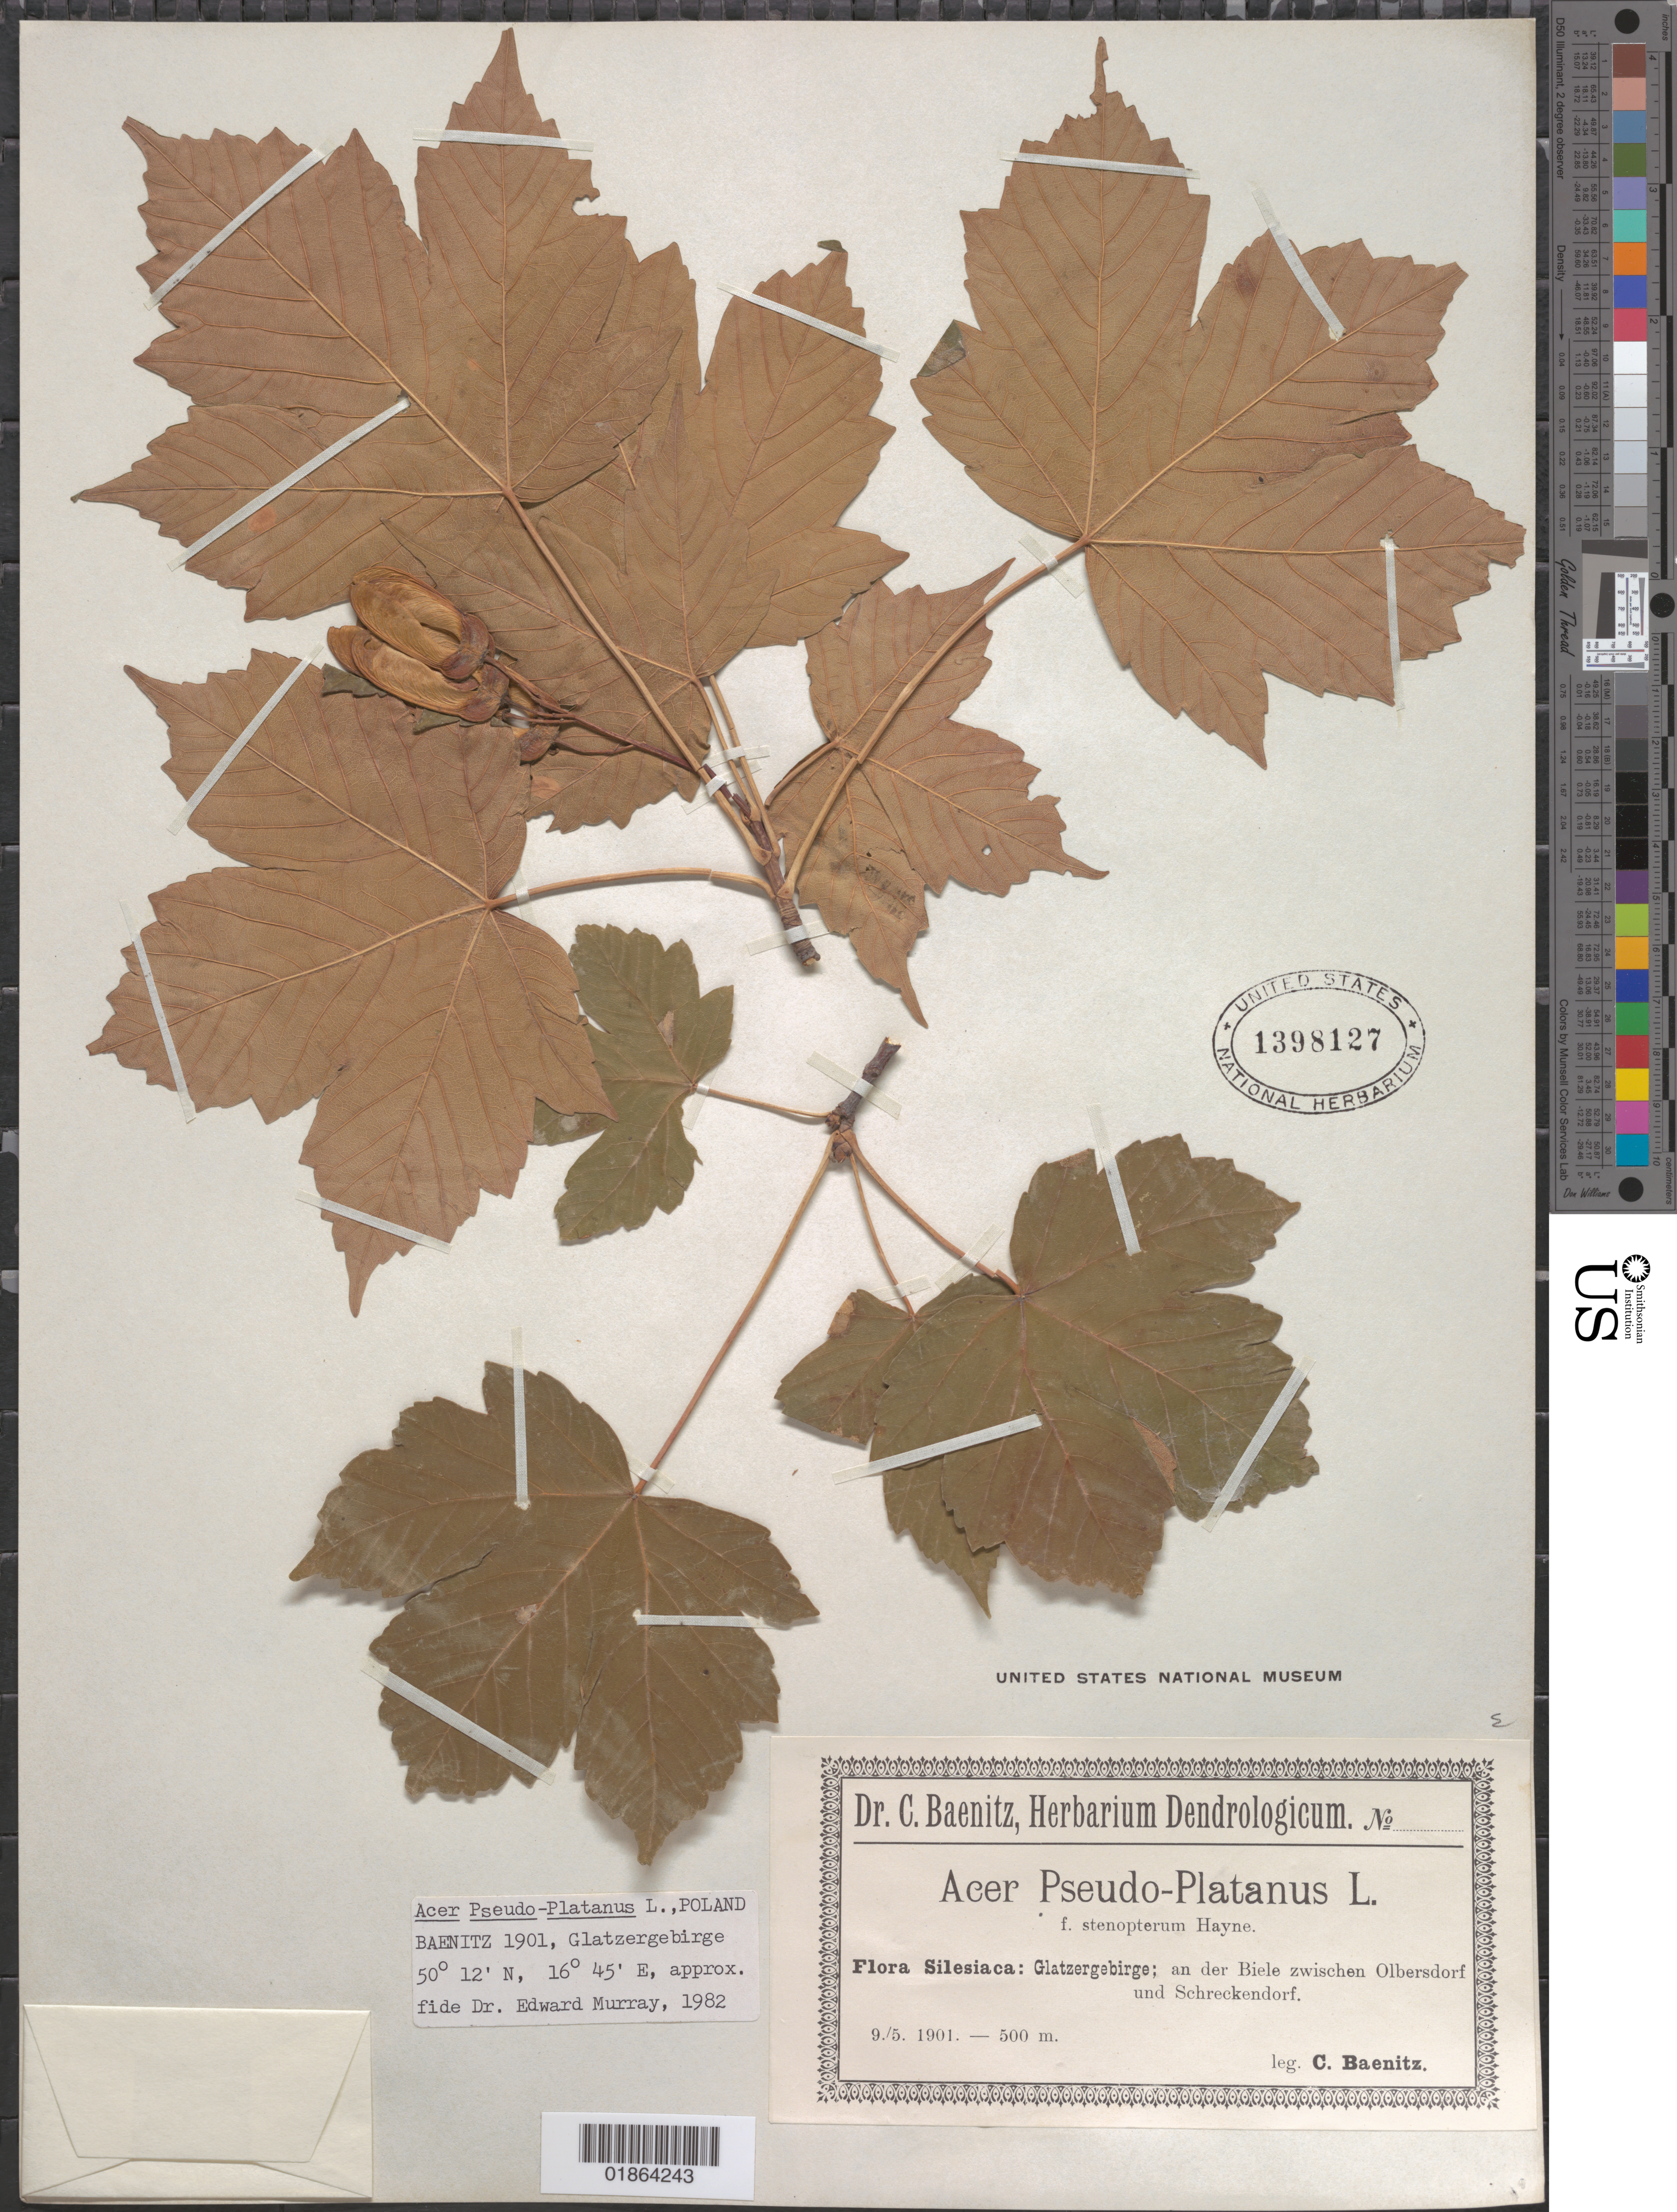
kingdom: Plantae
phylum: Tracheophyta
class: Magnoliopsida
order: Sapindales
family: Sapindaceae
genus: Acer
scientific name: Acer pseudoplatanus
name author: L.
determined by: Murray, Edward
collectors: C. G. Baenitz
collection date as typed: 9./5. 1901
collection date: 1901-05-09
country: Poland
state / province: Dolnoslaskie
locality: Silesiaca: Glatzergebirge; an der Biele zwischen Olbersdorf und Schreckendorf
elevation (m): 500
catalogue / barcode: US 1398127